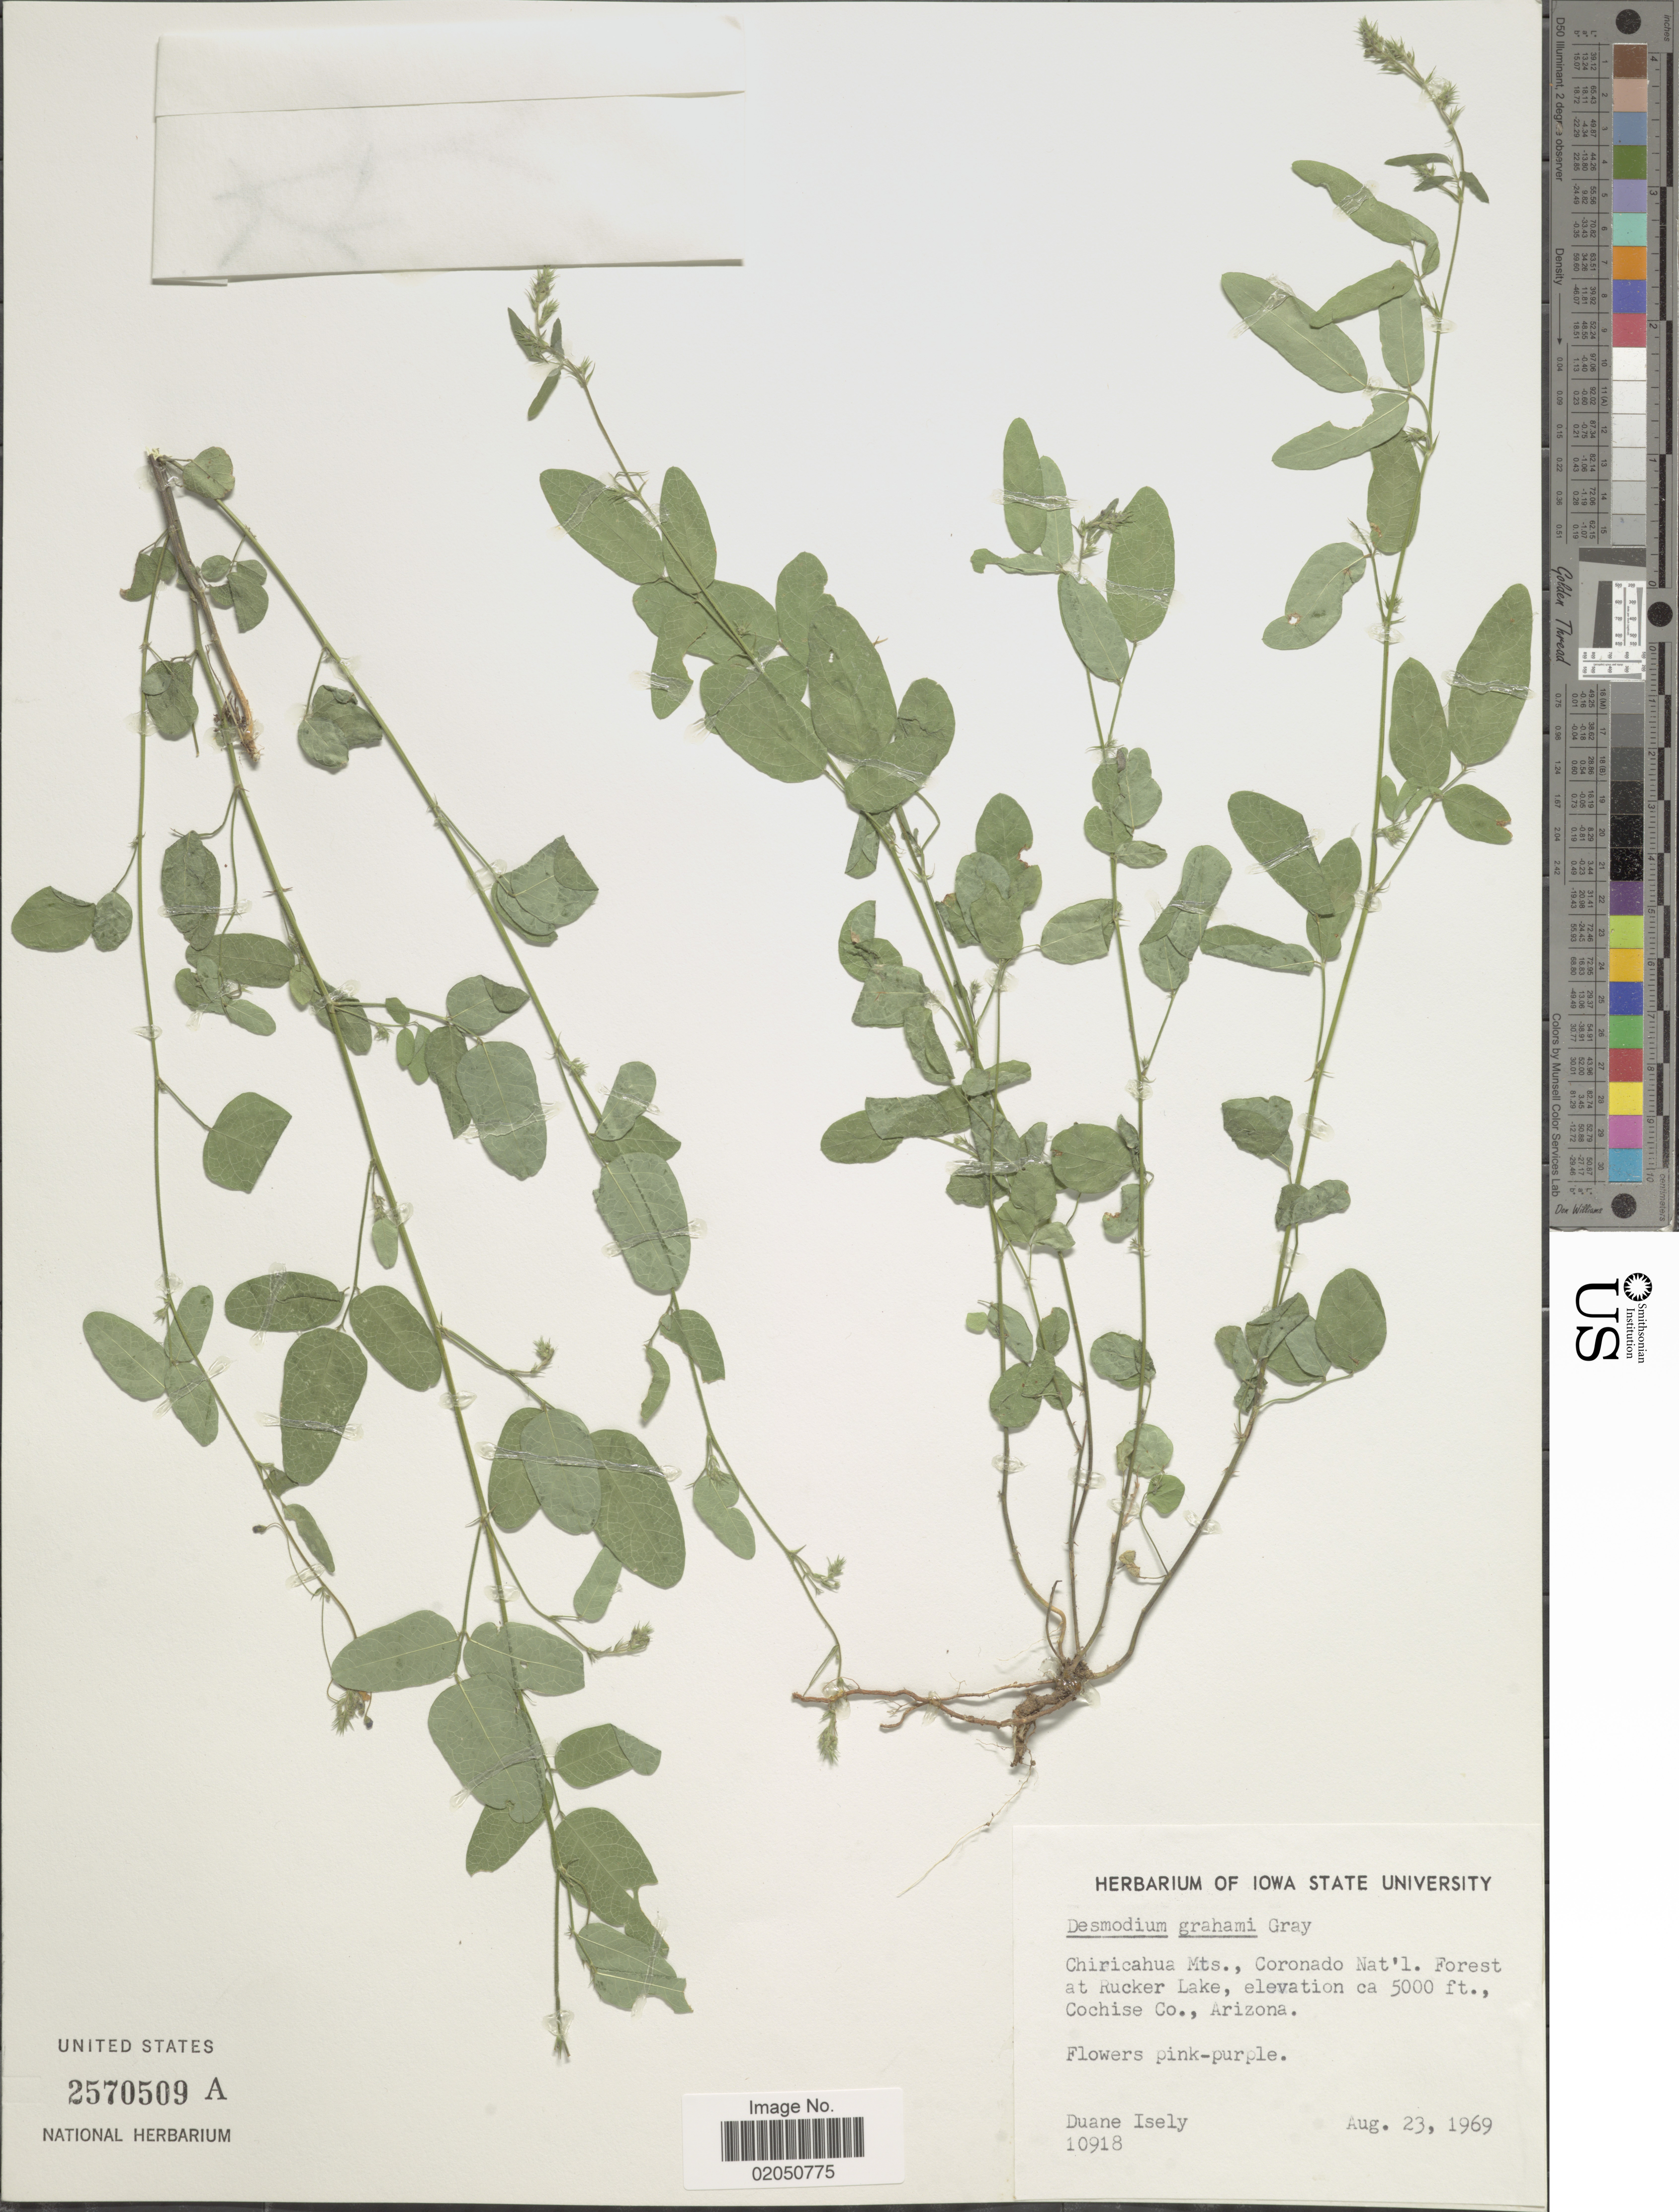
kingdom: Plantae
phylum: Tracheophyta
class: Magnoliopsida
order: Fabales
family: Fabaceae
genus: Desmodium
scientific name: Desmodium grahamii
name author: A. Gray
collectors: D. Isely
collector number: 10918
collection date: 1969-08-23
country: United States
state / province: Arizona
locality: Chiricahua Mts., Coronado Nat'l Forest at Rucker Lake., Cochise Co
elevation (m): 1524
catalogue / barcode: US 2570509A